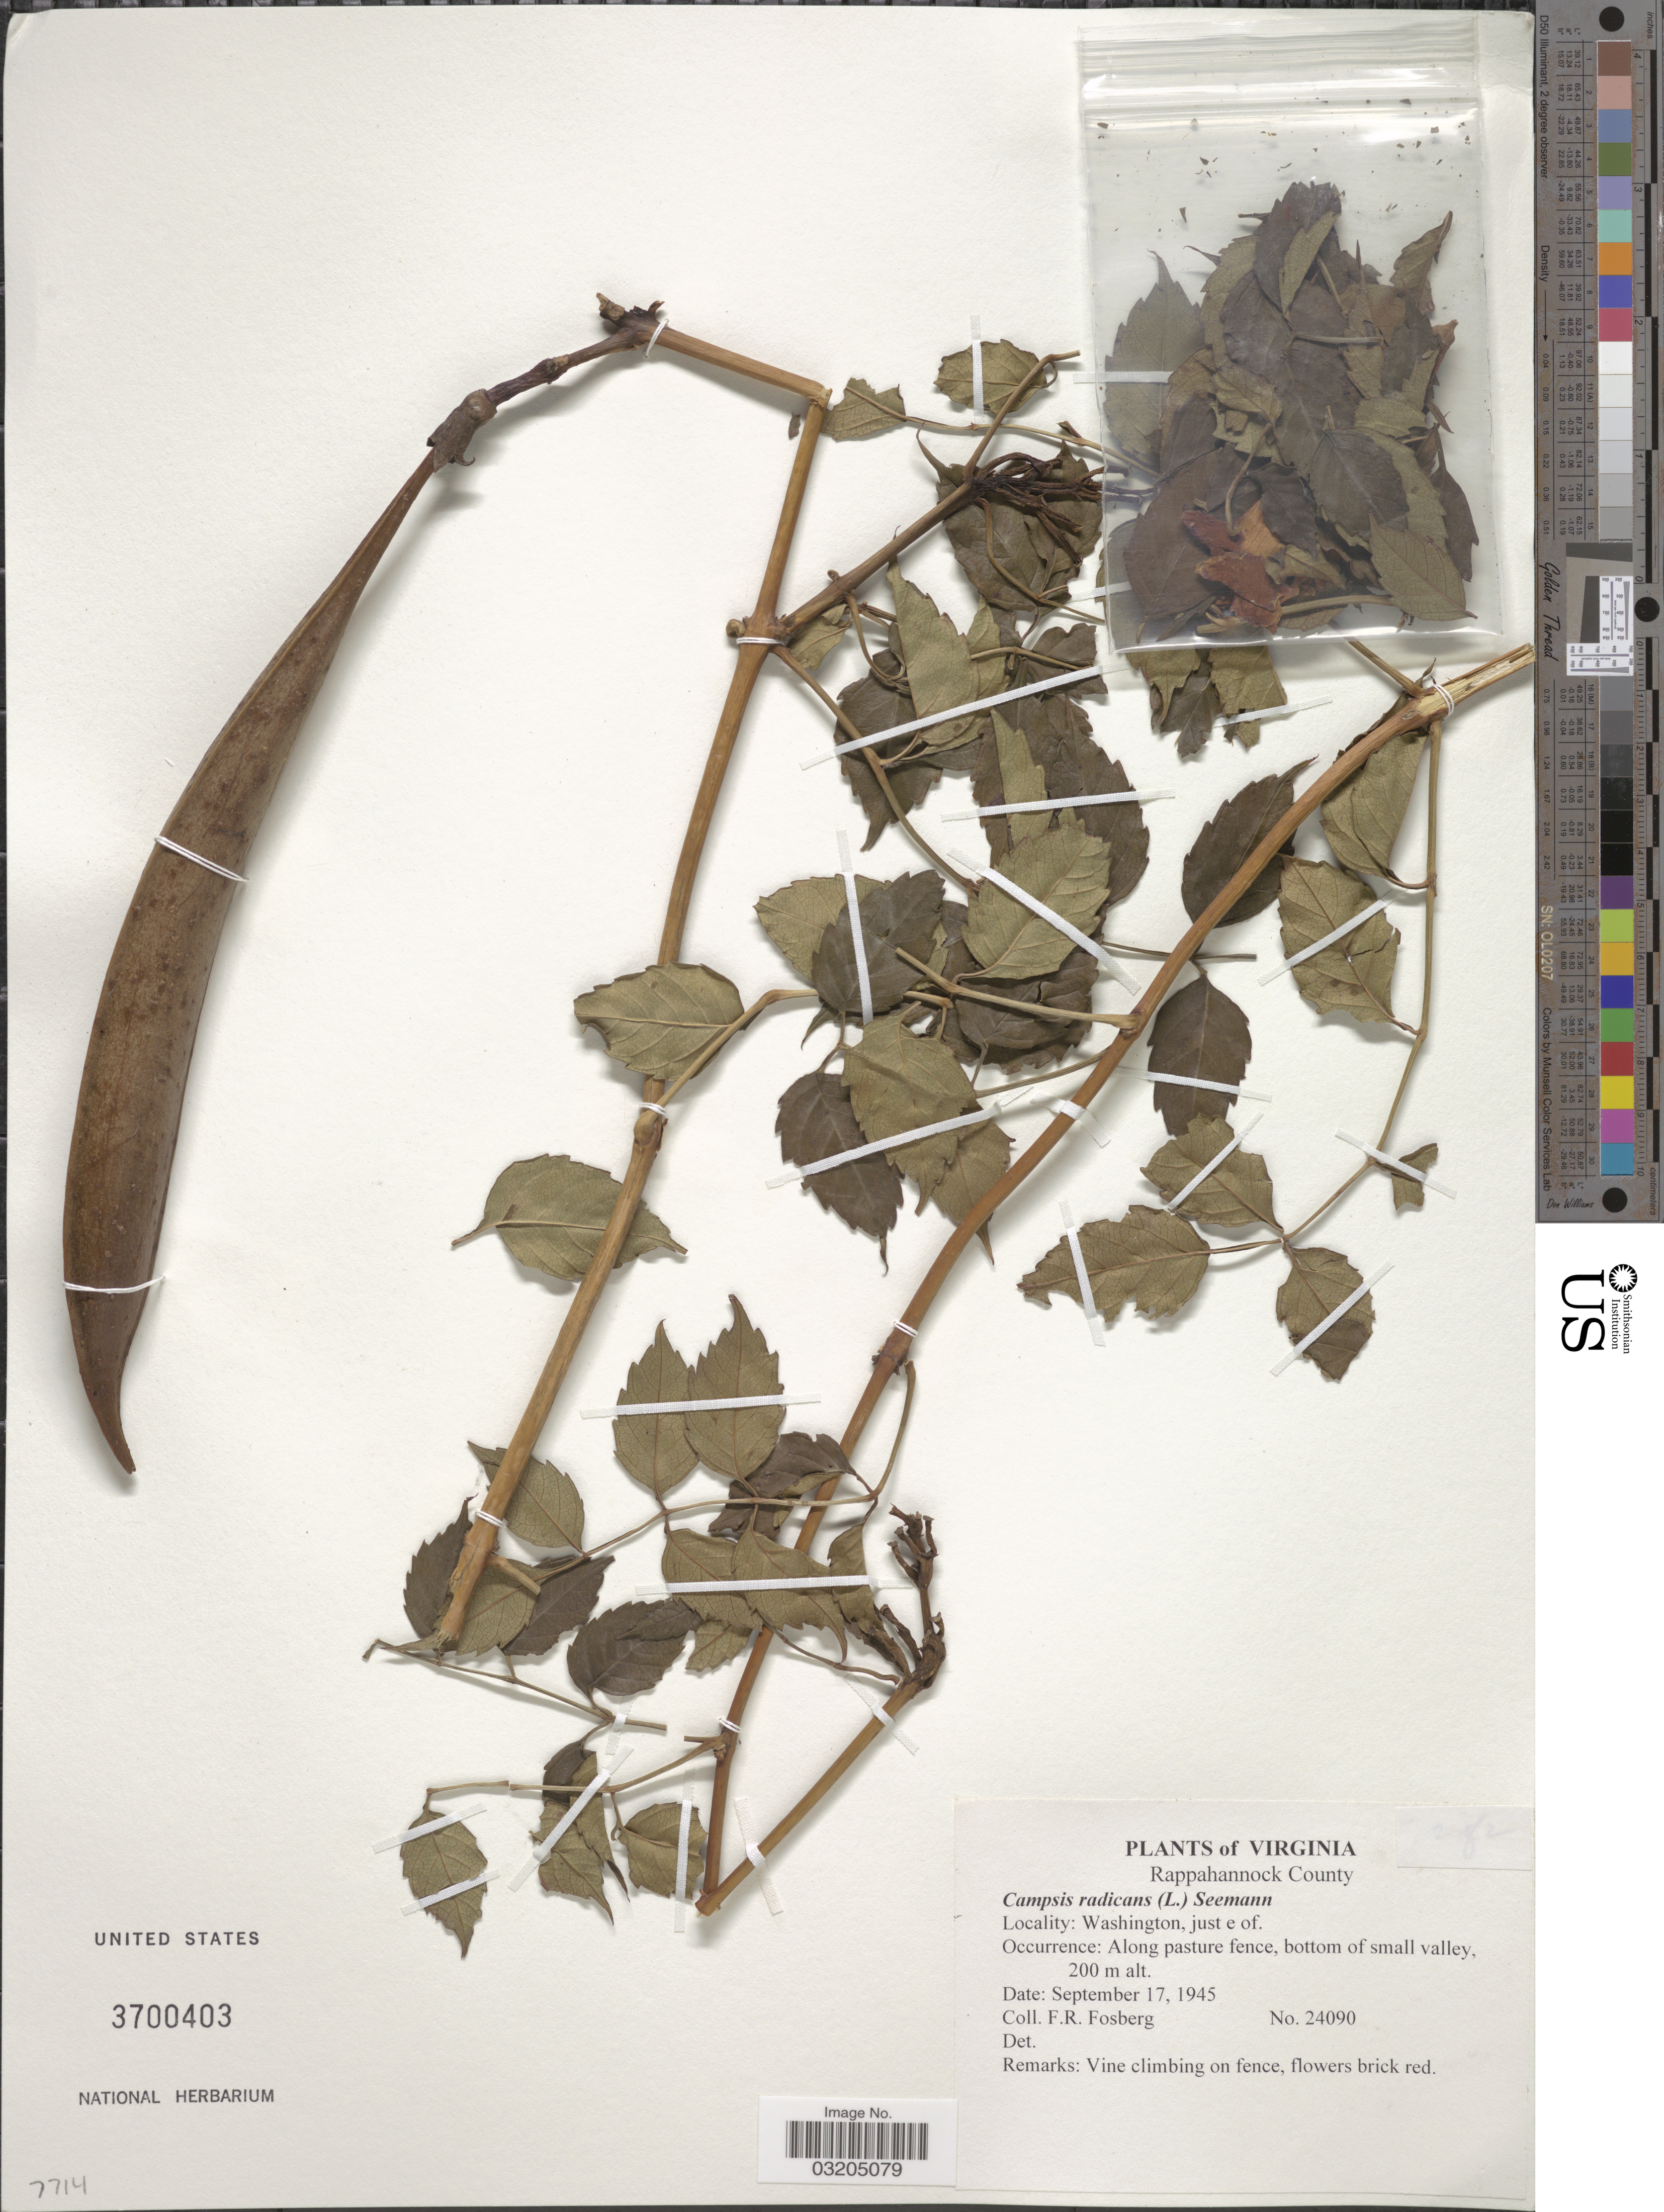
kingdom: Plantae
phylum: Tracheophyta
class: Magnoliopsida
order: Lamiales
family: Bignoniaceae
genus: Campsis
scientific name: Campsis radicans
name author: (L.) Seem.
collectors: F. R. Fosberg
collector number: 24090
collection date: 1945-09-17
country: United States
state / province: Virginia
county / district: Rappahannock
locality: Washington, just e. of.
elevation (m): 200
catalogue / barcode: US 3700403